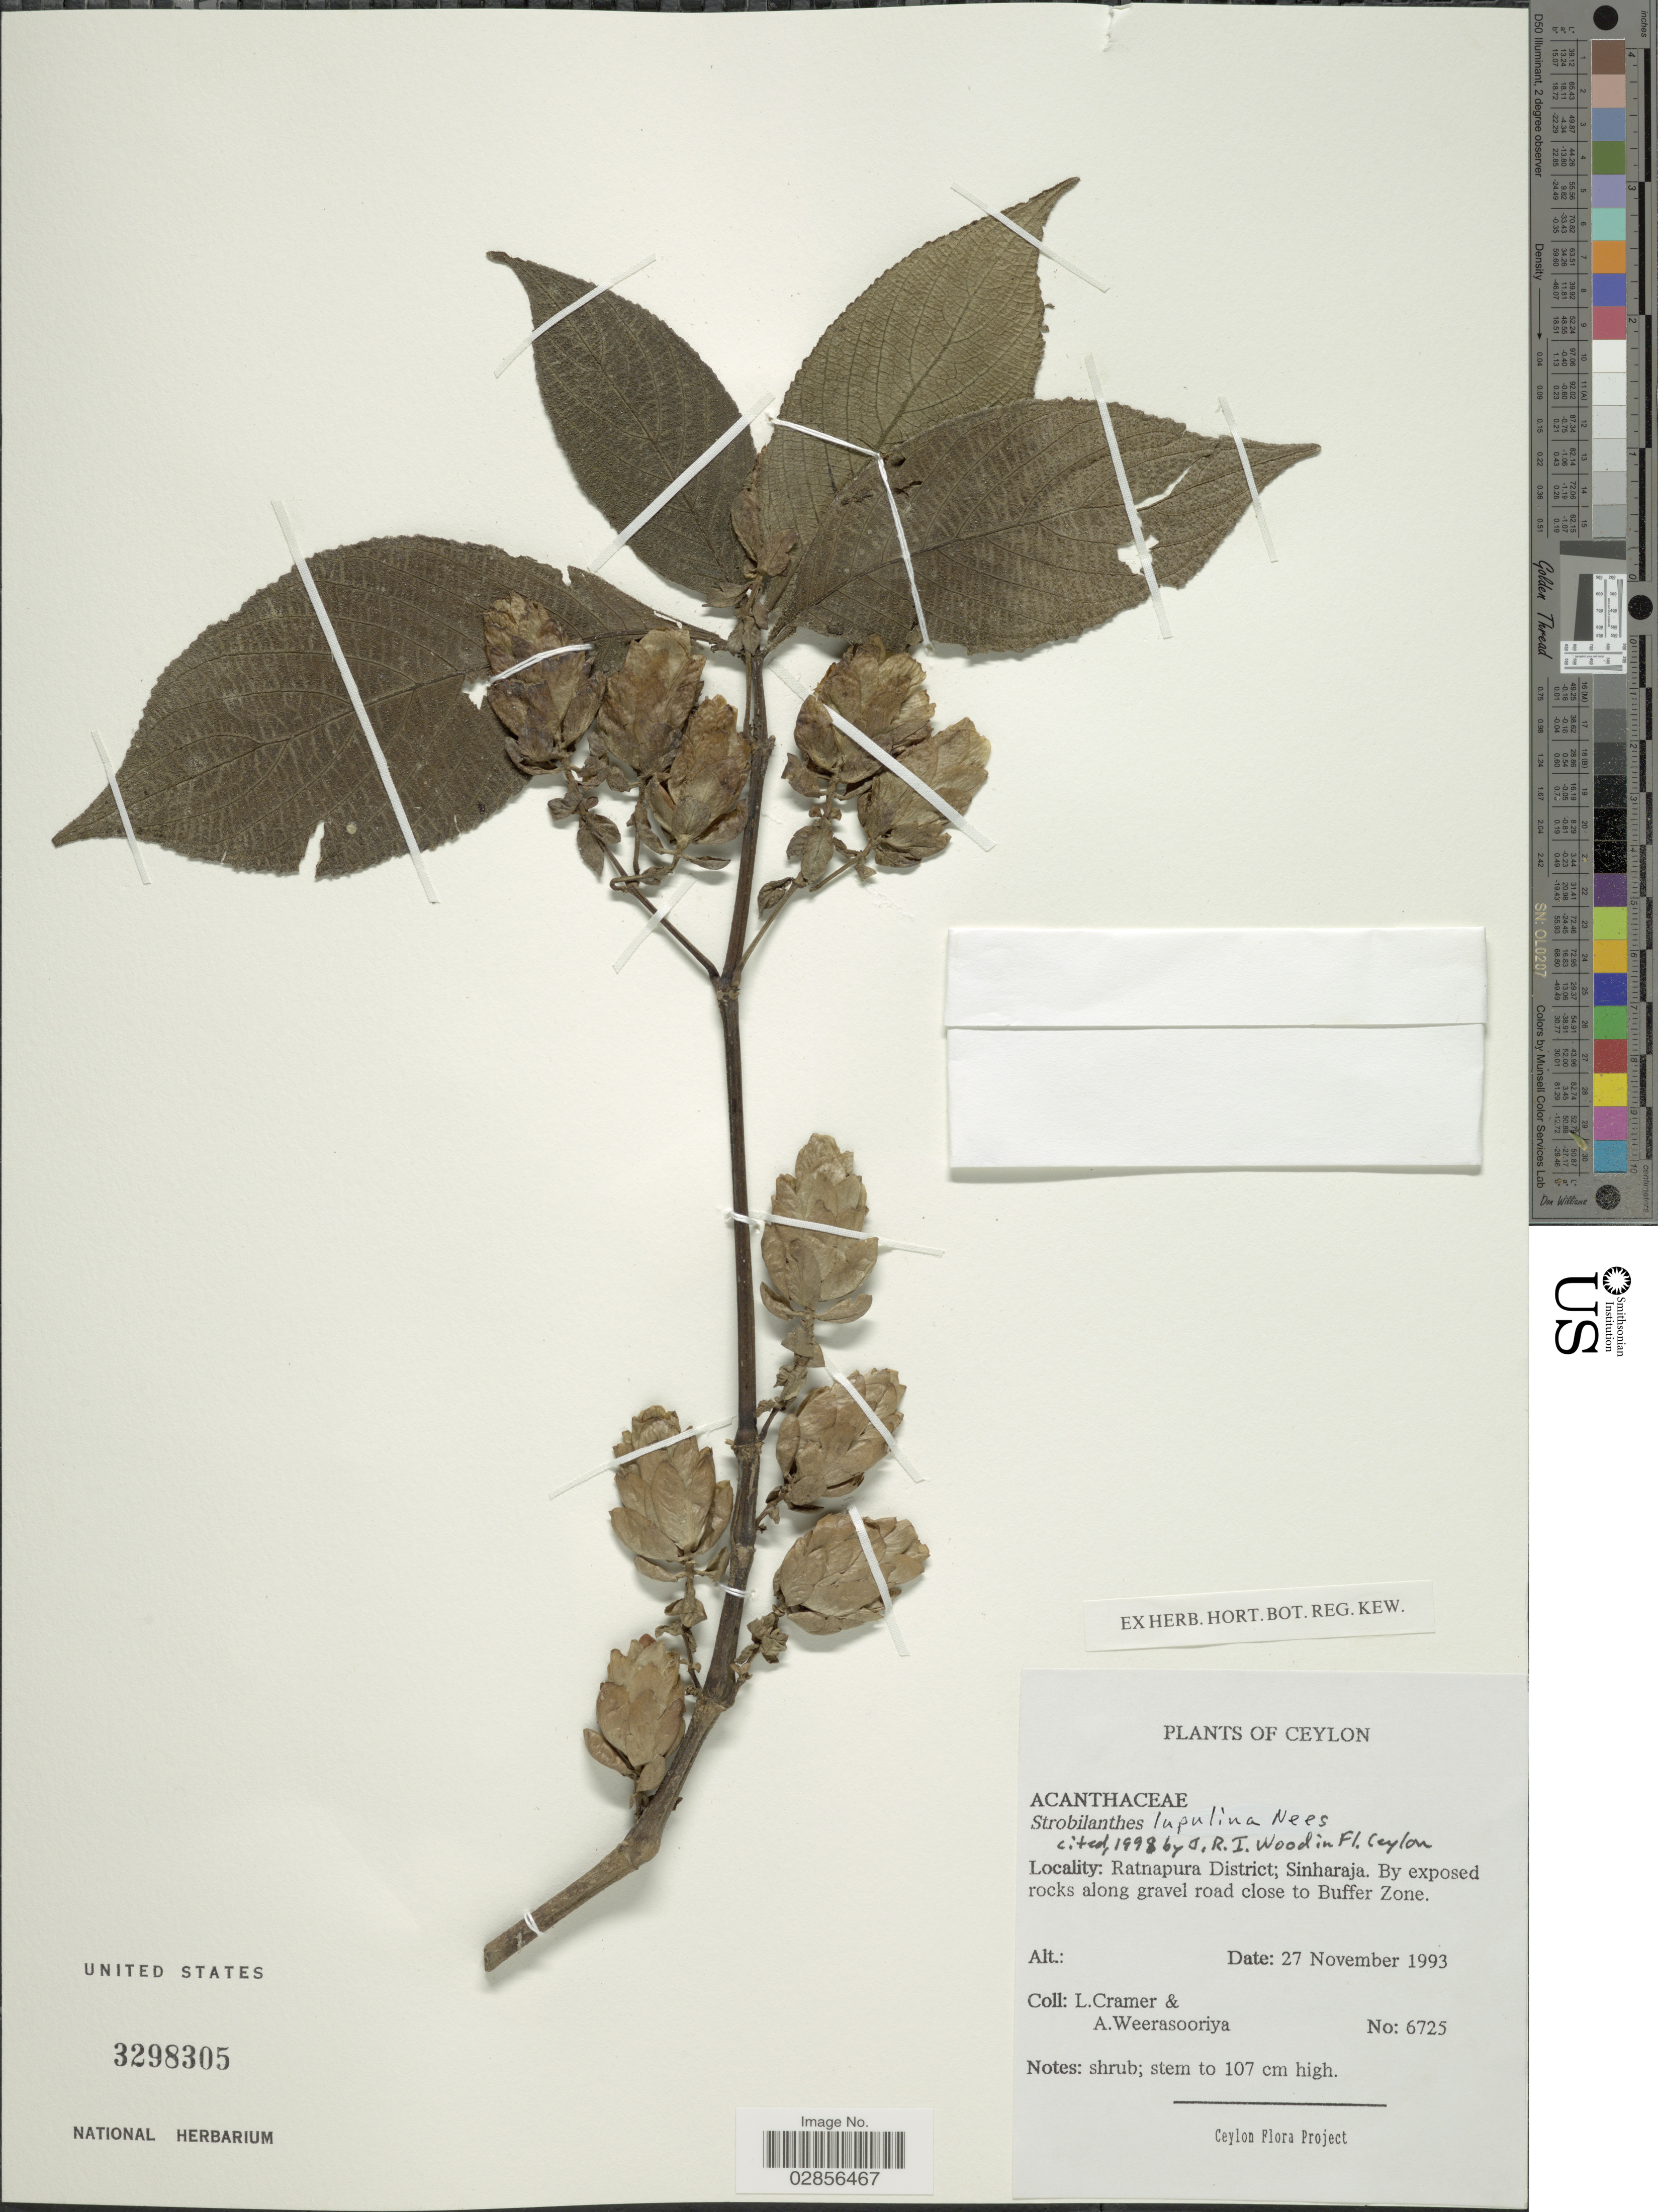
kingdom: Plantae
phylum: Tracheophyta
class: Magnoliopsida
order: Lamiales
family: Acanthaceae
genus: Strobilanthes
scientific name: Strobilanthes lupulina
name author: Nees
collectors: L. H. Cramer & A. Weerasooriya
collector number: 6725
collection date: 1993-11-27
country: Sri Lanka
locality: Ratnapura District; Sinharaja. By exposed rocks along gravel road close to Buffer Zone.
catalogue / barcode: US 3298305